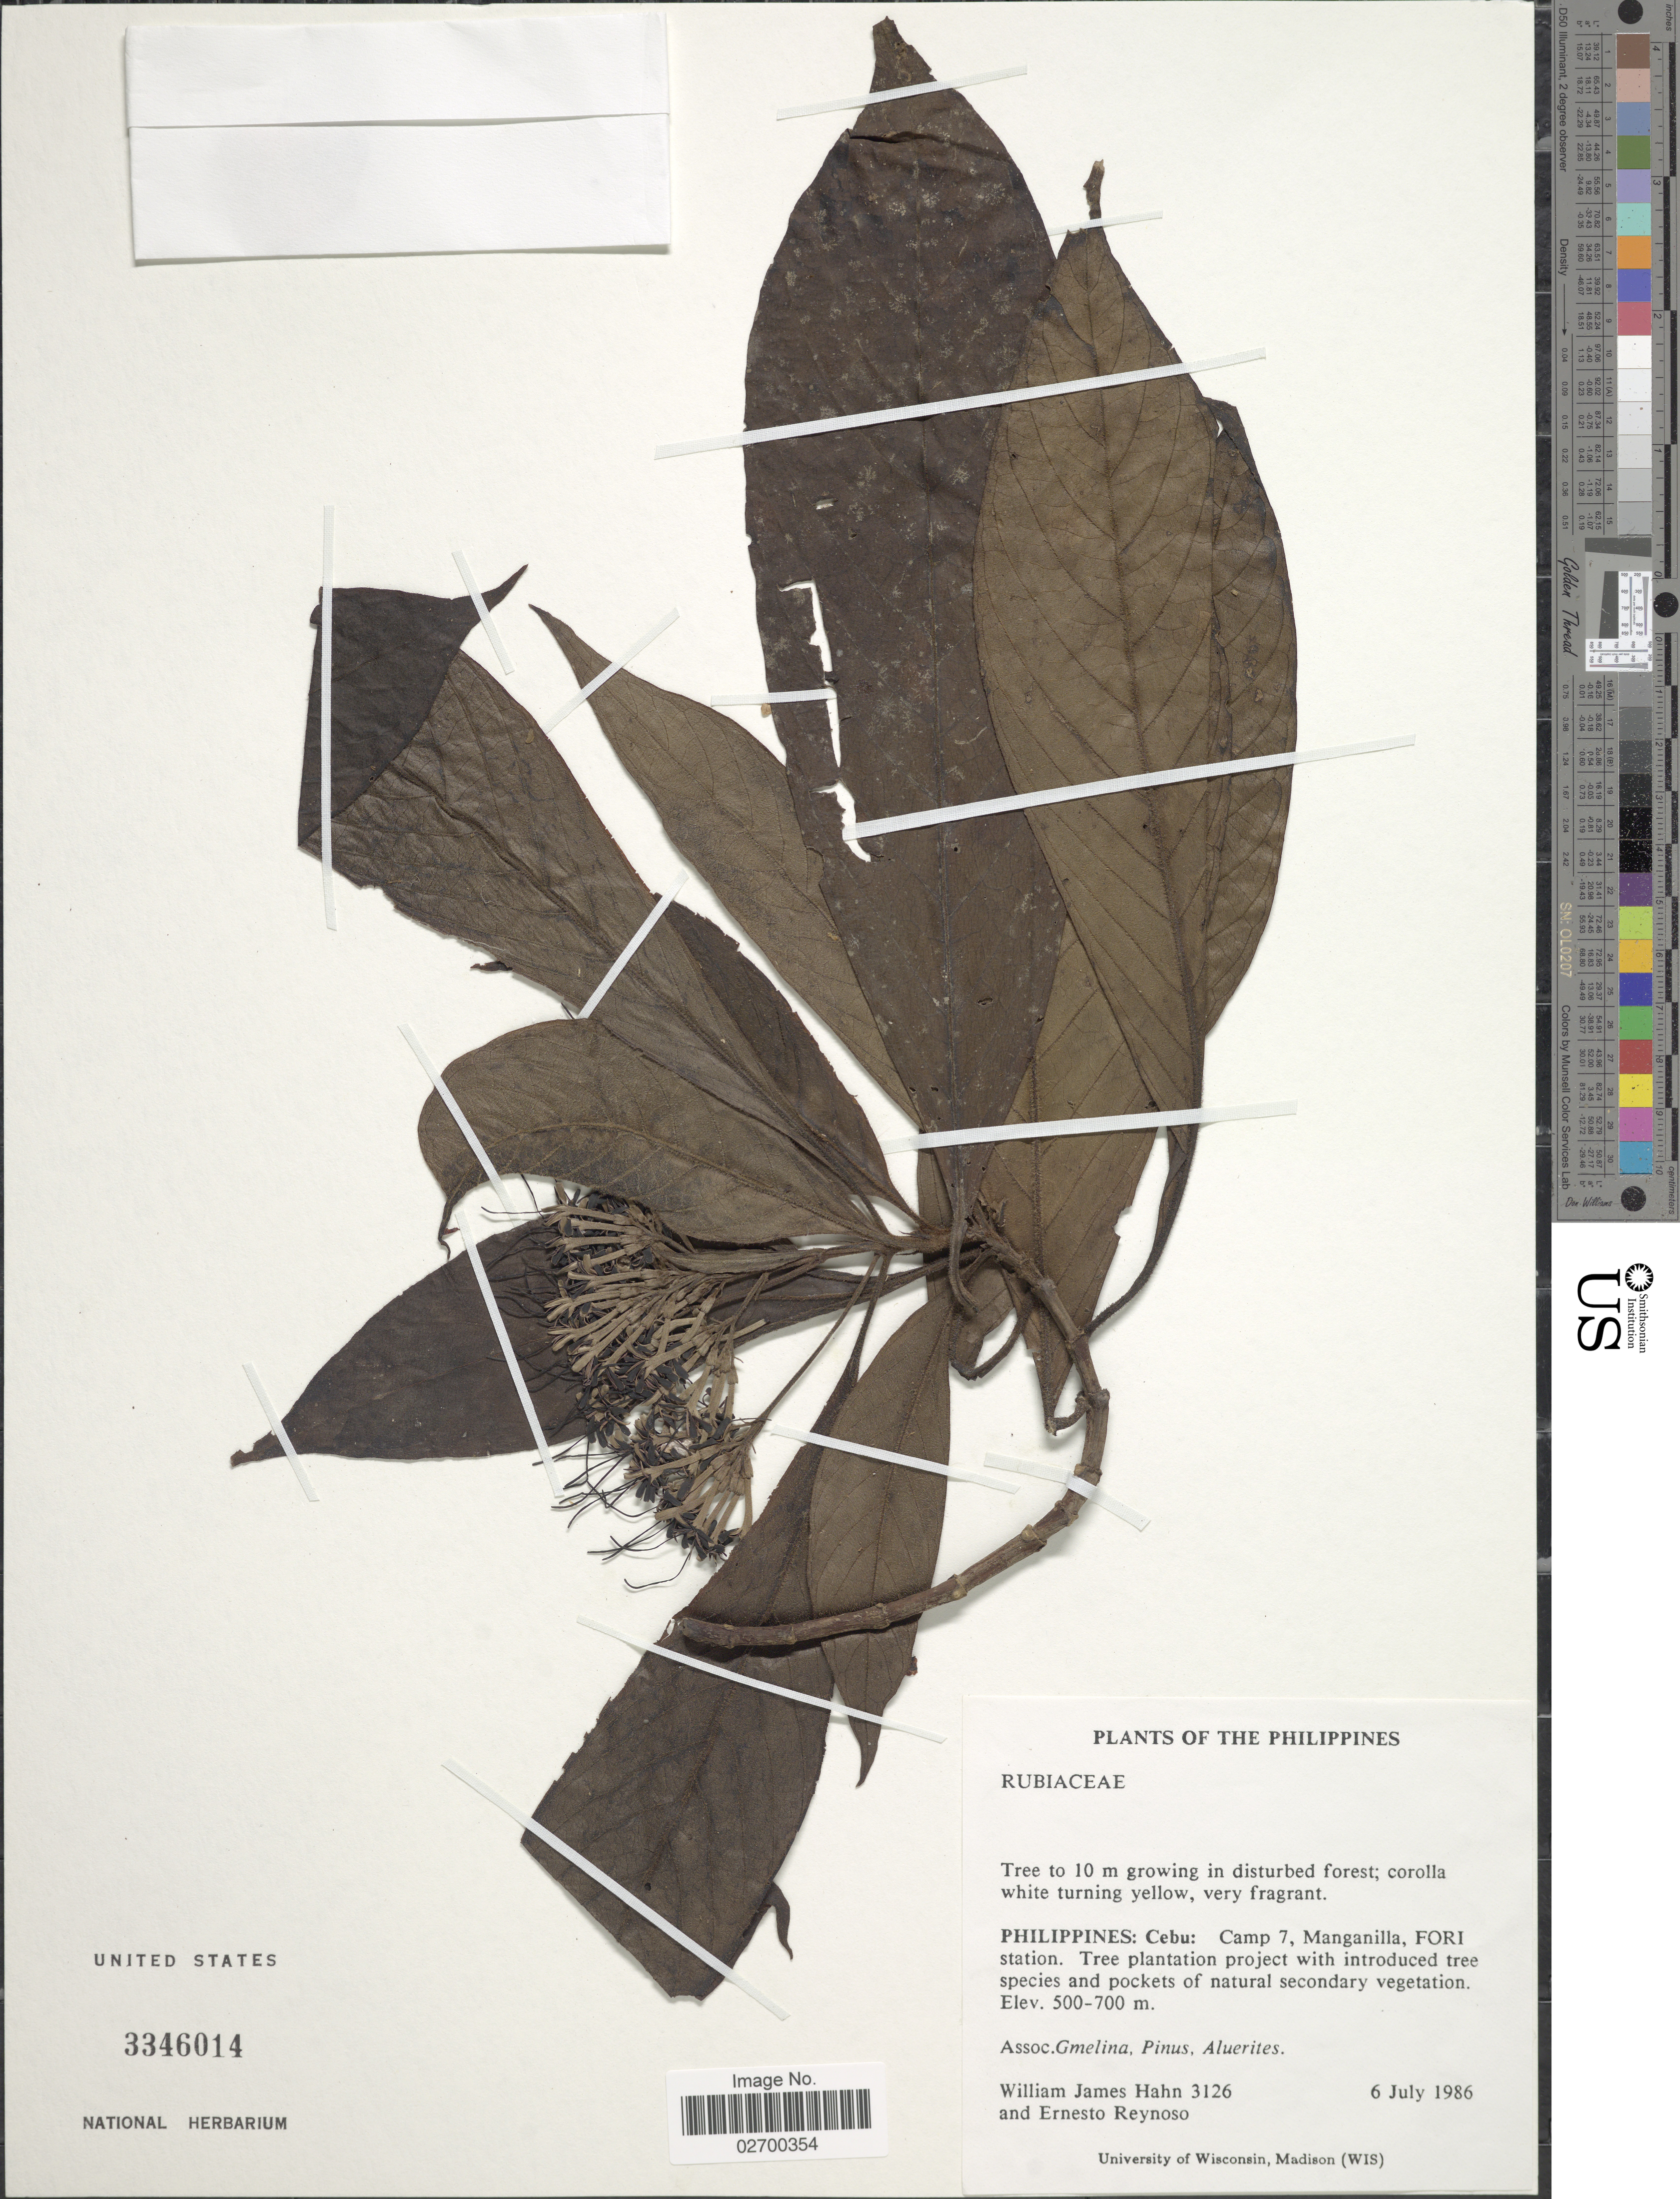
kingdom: Plantae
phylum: Tracheophyta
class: Magnoliopsida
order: Gentianales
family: Rubiaceae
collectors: W. J. Hahn & E. Reynoso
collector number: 3126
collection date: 1986-07-06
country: Philippines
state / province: Central Visayas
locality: Cebu: Camp 7, Manganilla, FORI station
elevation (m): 500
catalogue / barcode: US 3346014